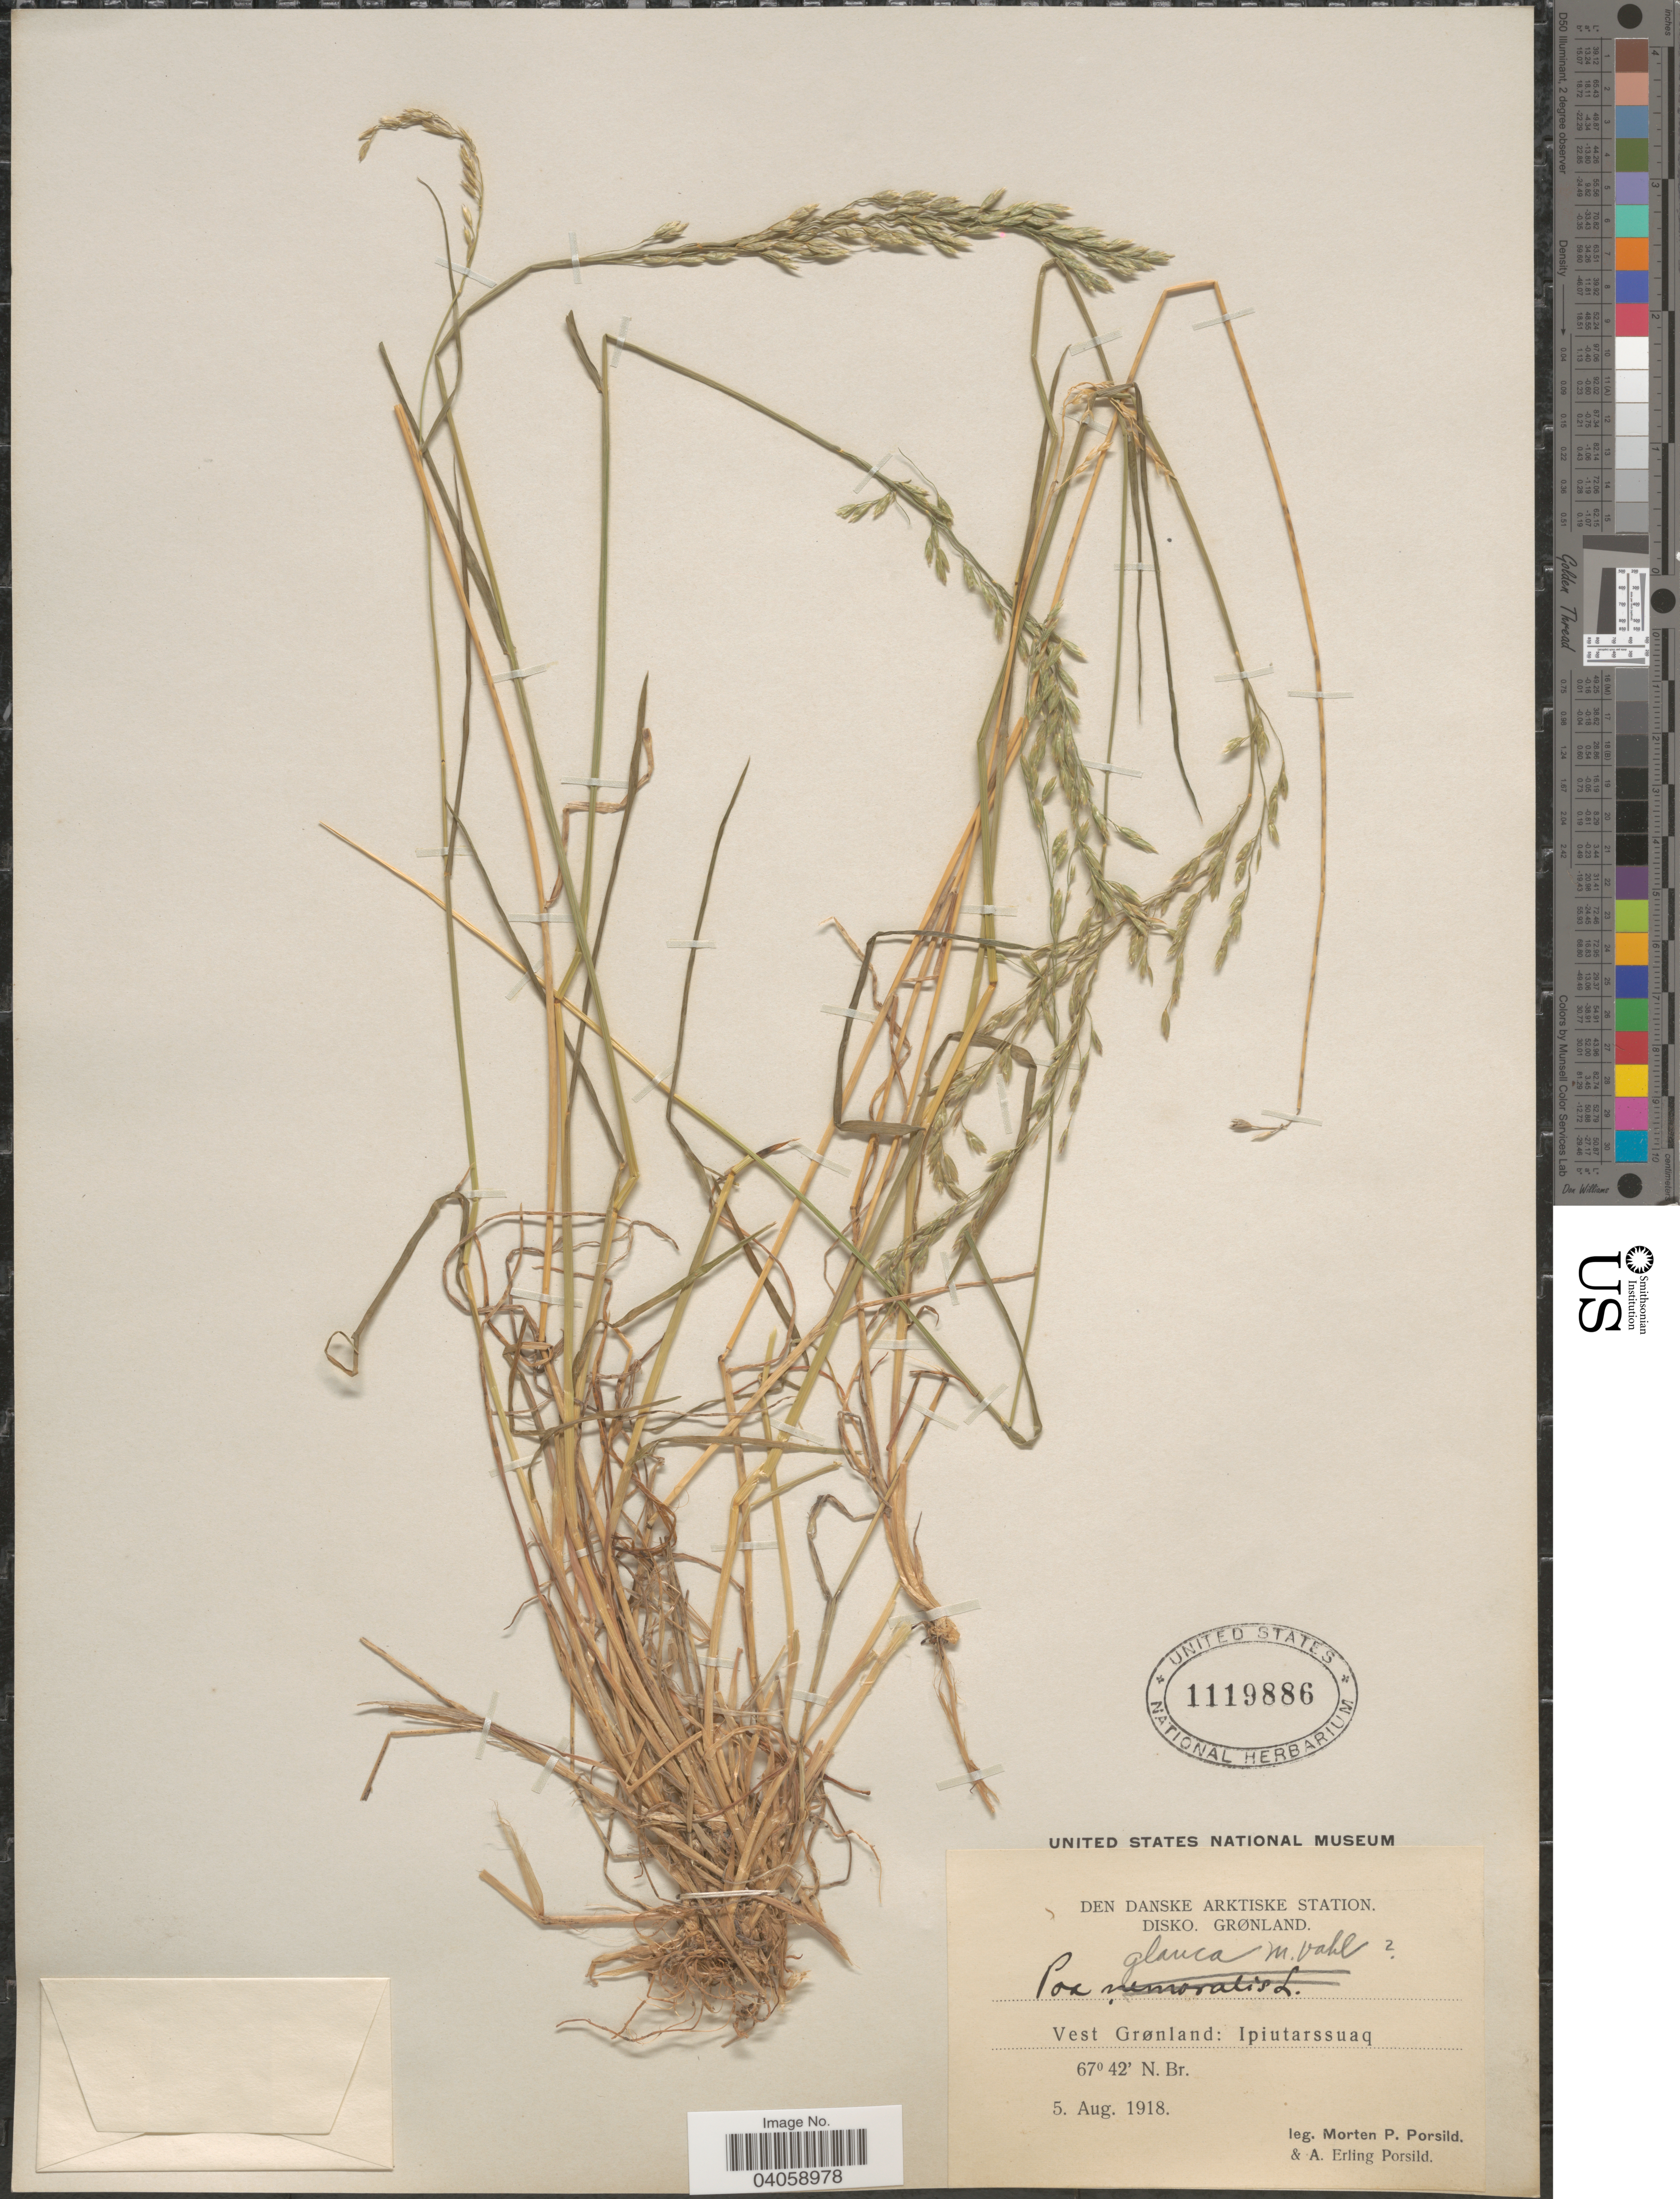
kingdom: Plantae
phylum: Tracheophyta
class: Liliopsida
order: Poales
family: Poaceae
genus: Poa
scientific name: Poa glauca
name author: Vahl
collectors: M. P. Porsild & A. E. Porsild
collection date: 1918-08-05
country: Greenland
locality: Den Danske Arktiske Station. Disko. Grønland. Vest Grønland: Ipiutarssuaq.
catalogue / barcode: US 1119886